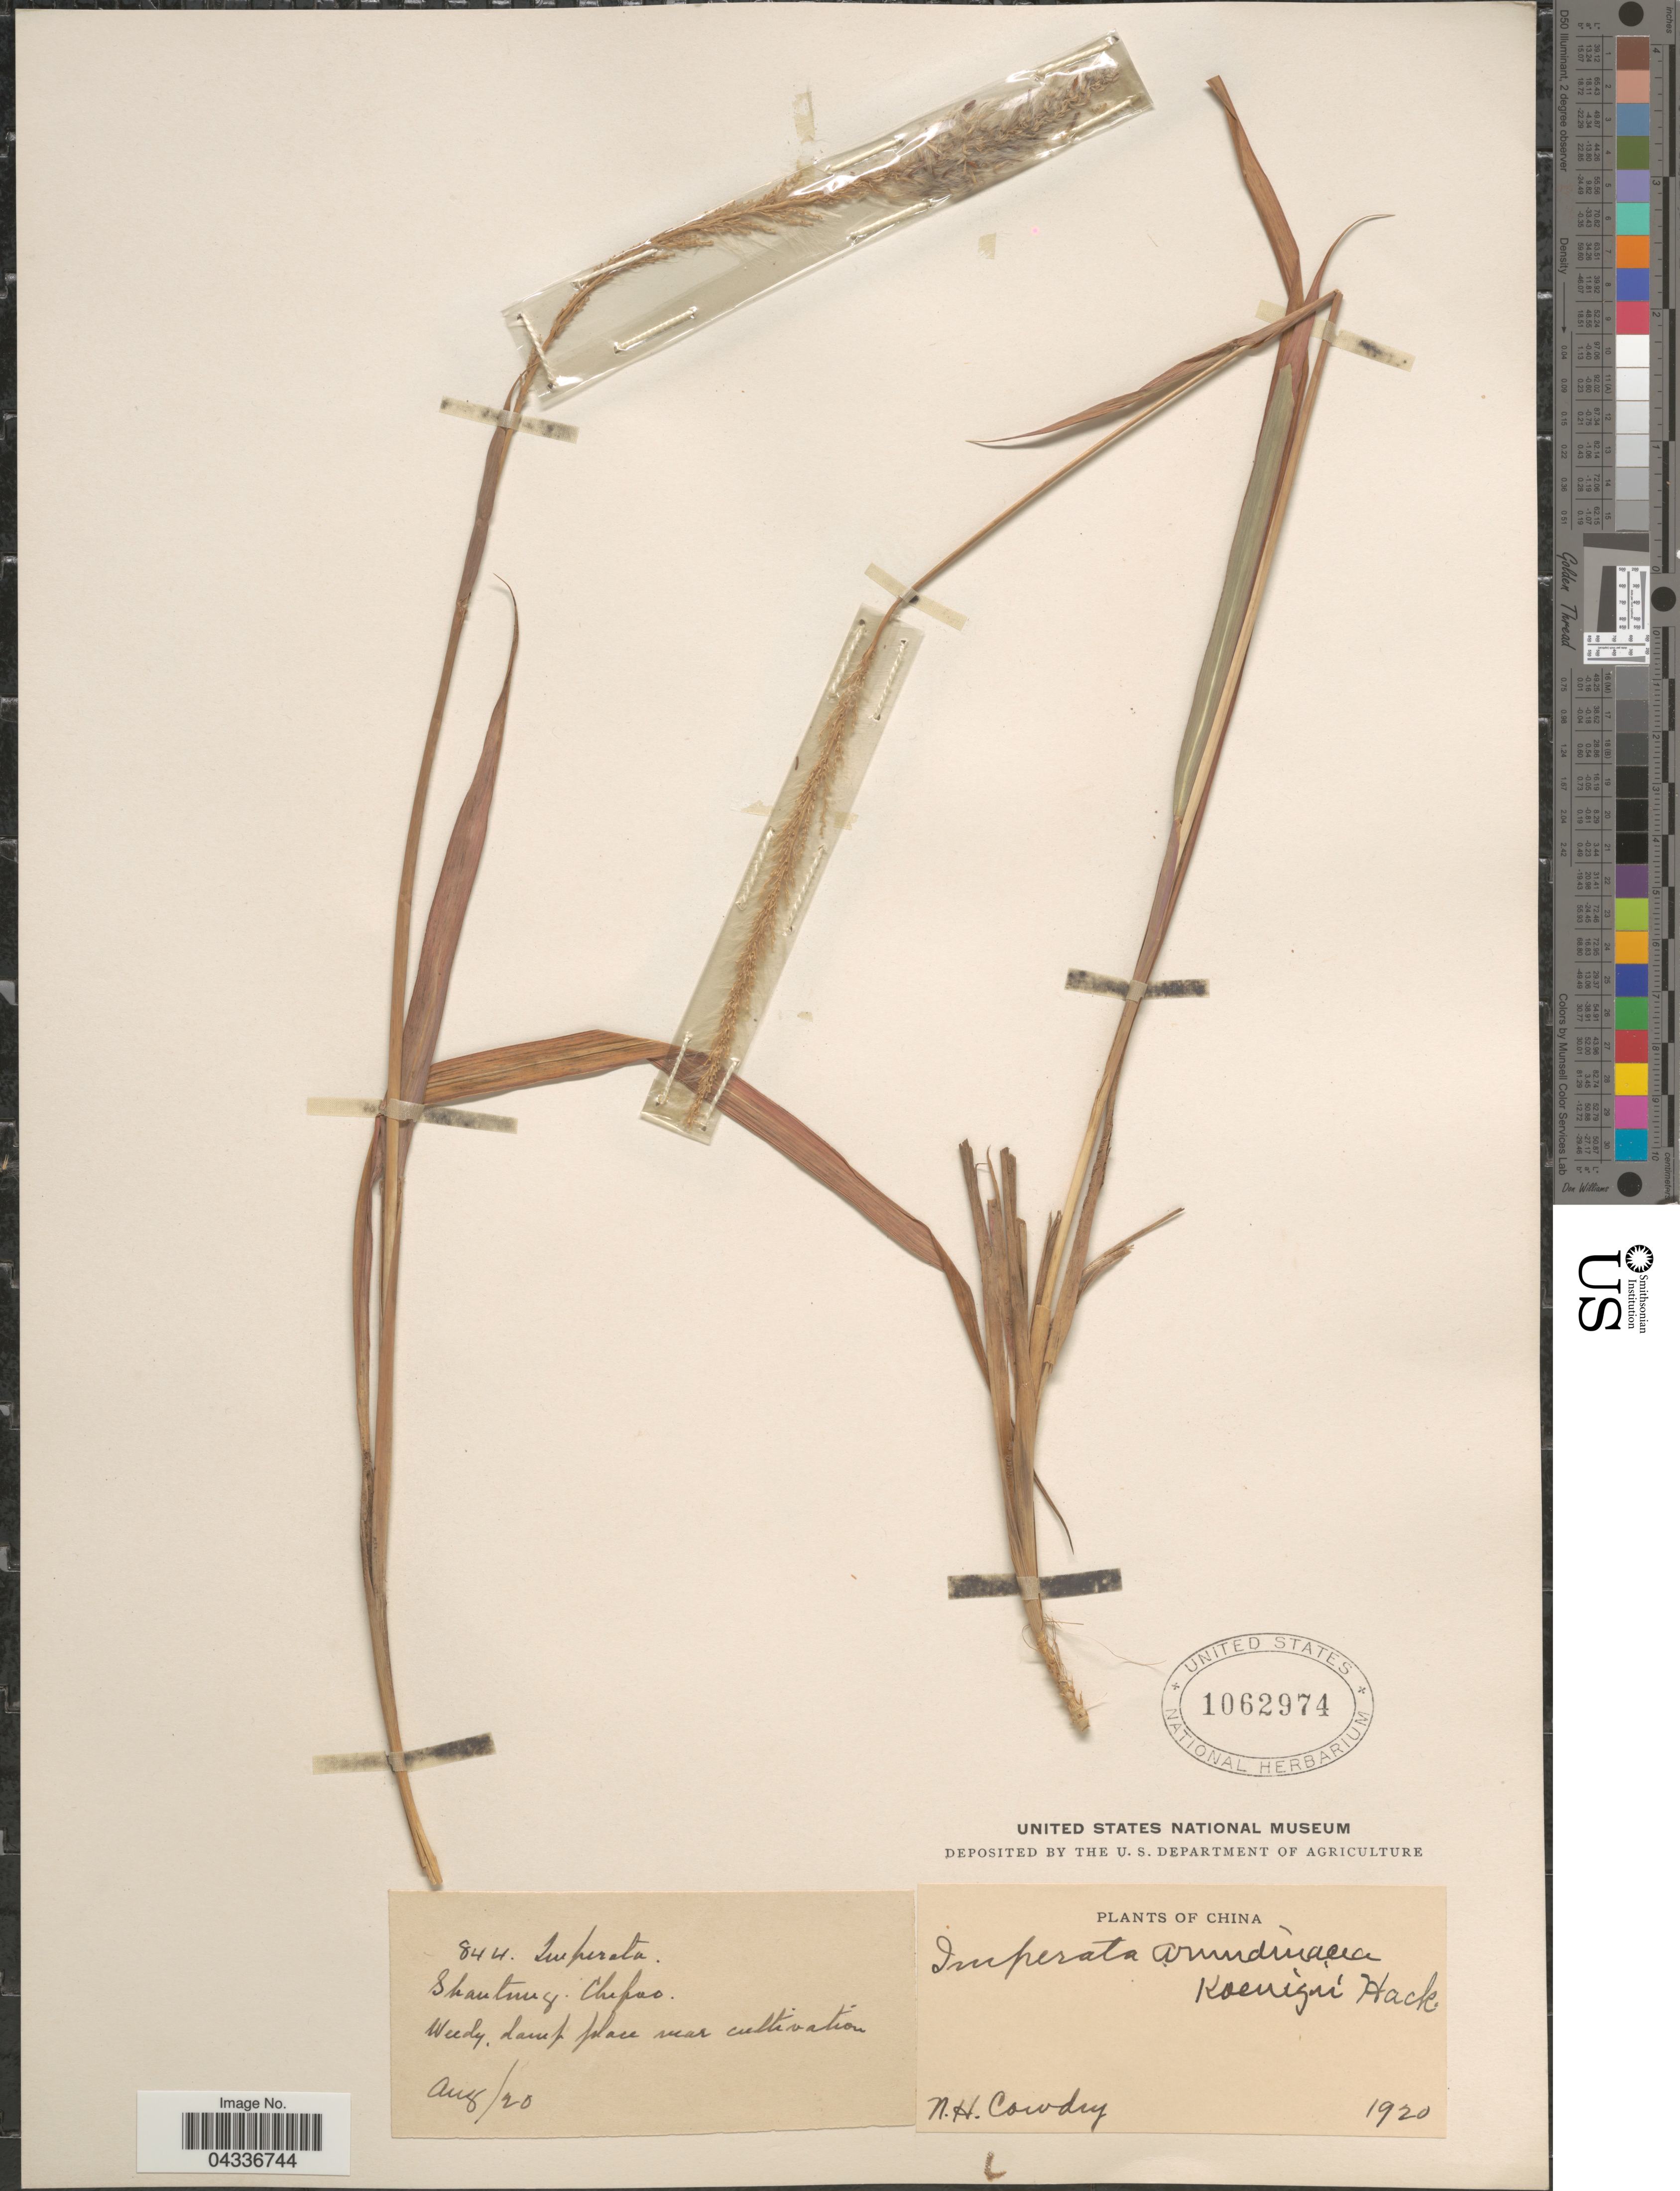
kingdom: Plantae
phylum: Tracheophyta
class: Liliopsida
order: Poales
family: Poaceae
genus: Imperata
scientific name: Imperata cylindrica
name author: (L.) P. Beauv.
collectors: N. H. Cowdry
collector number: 844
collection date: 1920-08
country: China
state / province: Shandong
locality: Shantung. Chipao.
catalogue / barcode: US 1062974